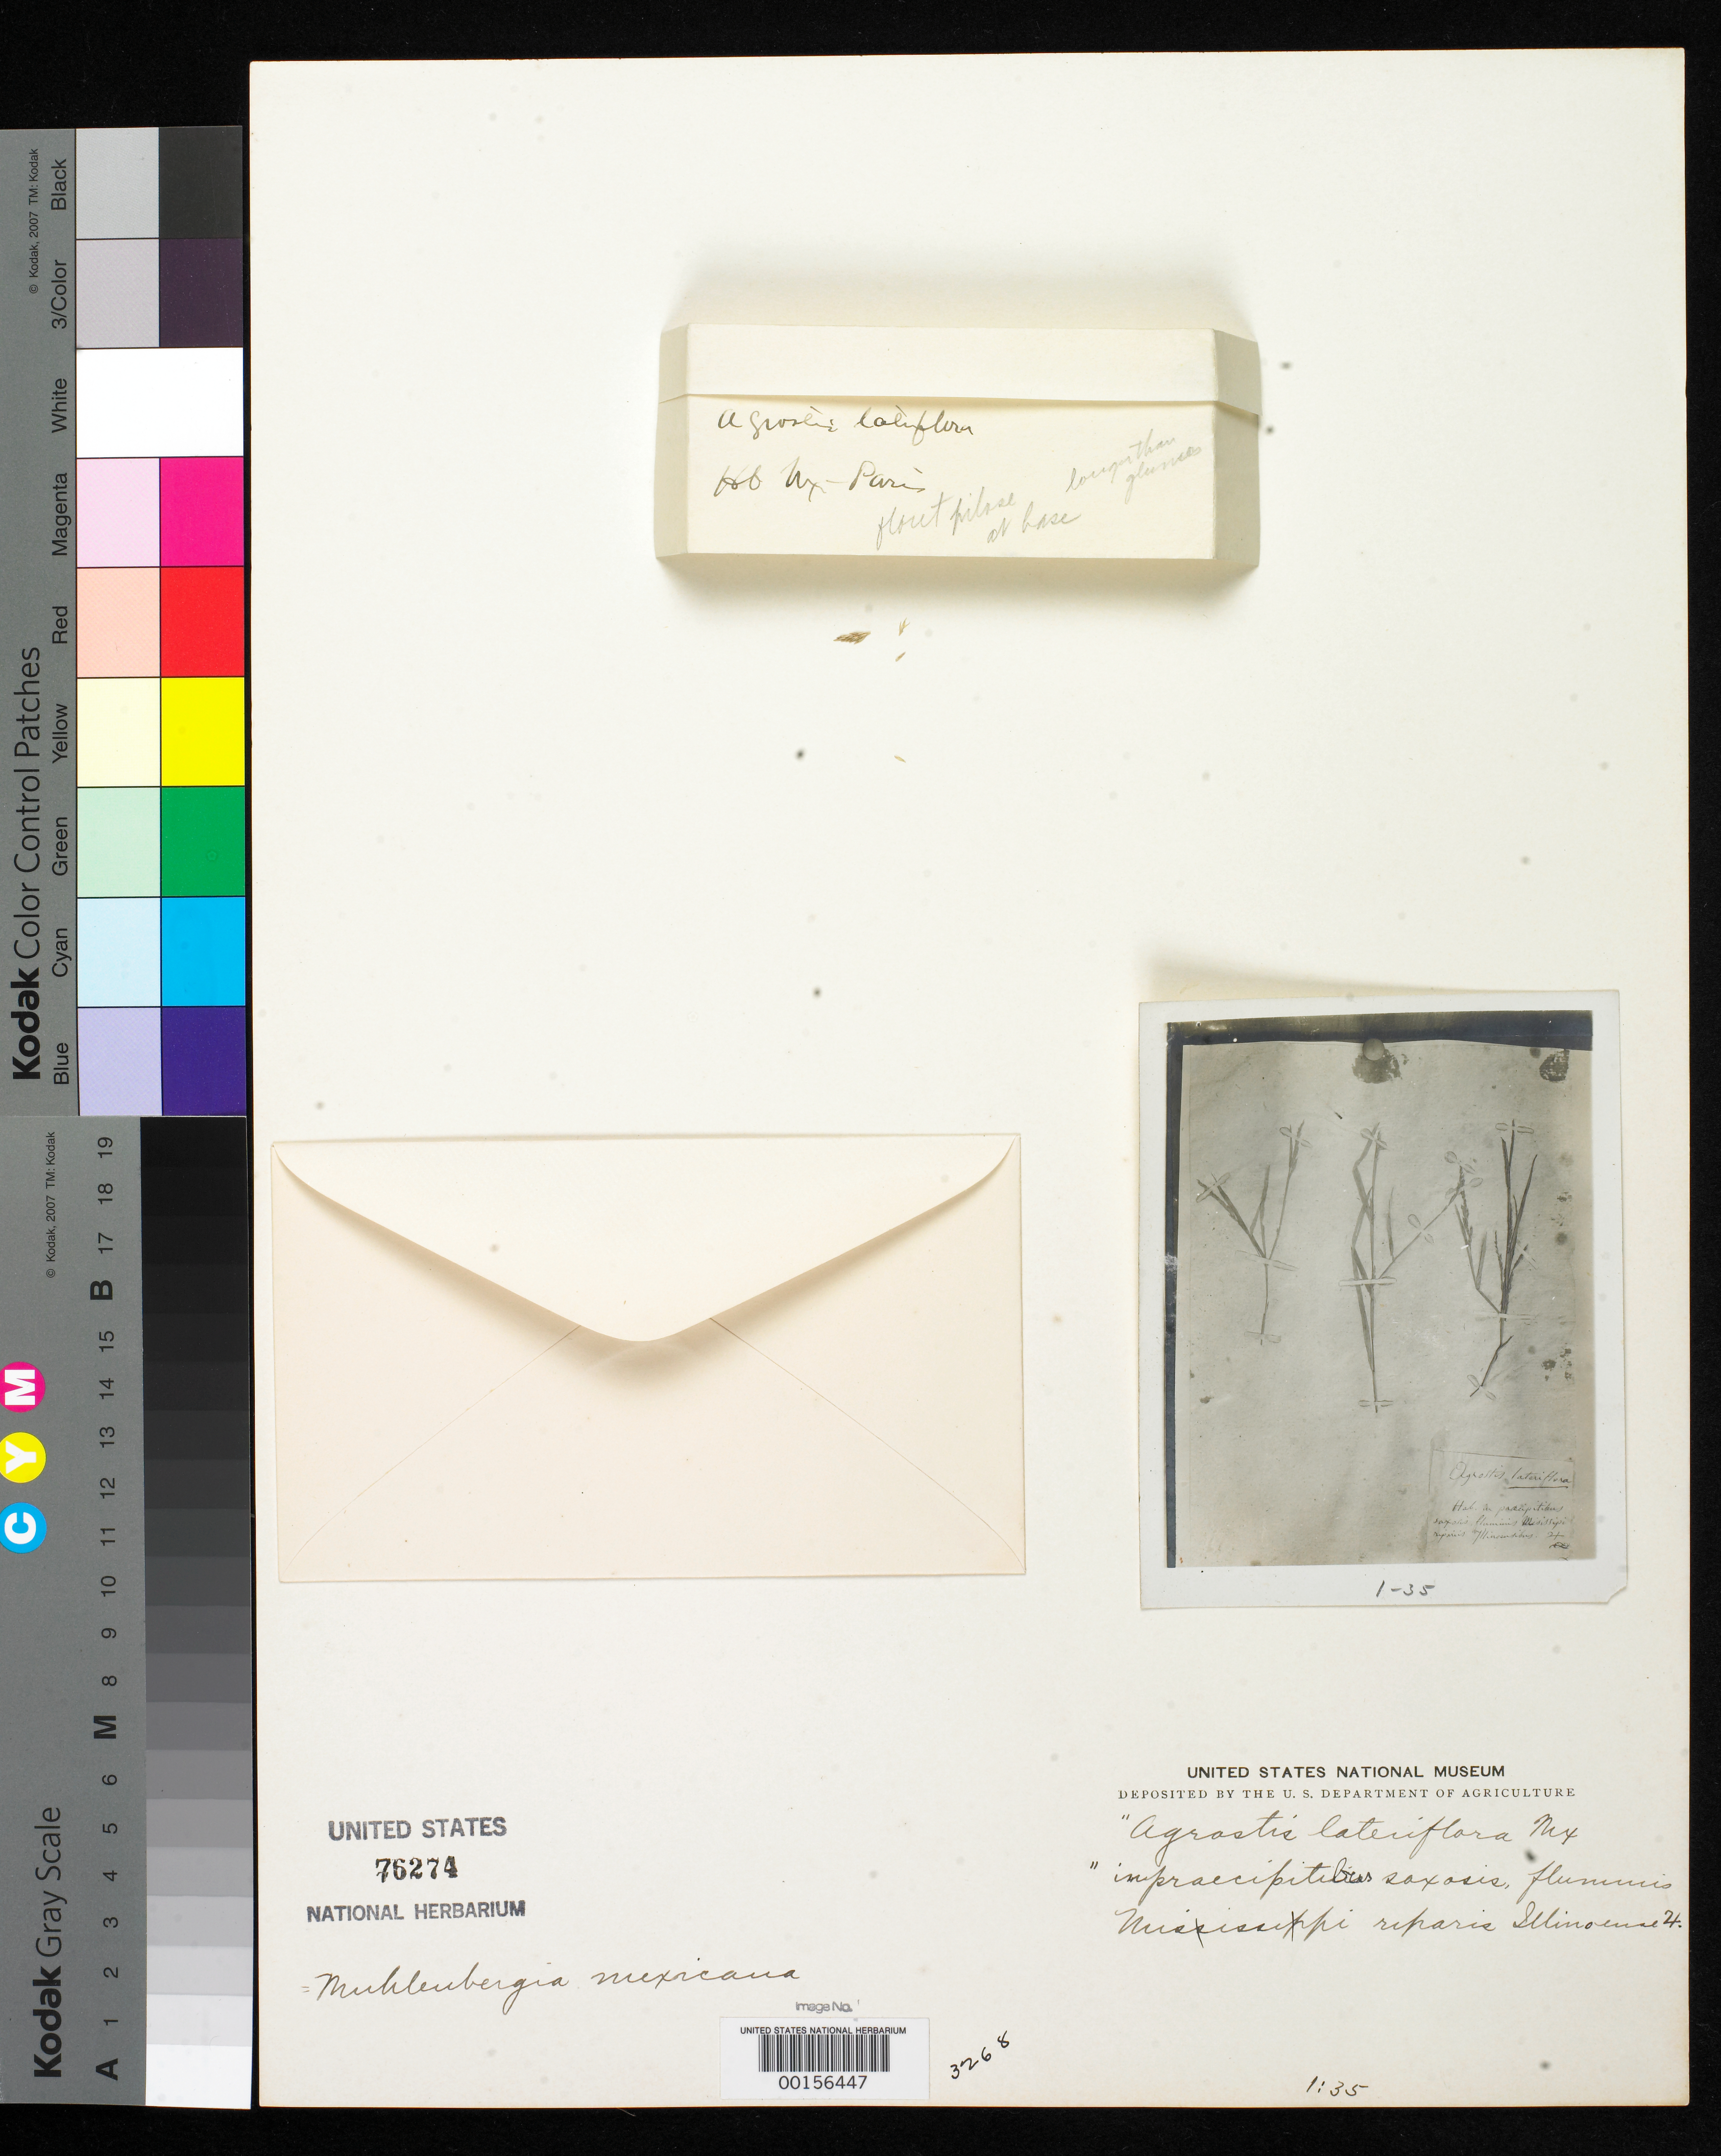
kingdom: Plantae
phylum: Tracheophyta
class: Liliopsida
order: Poales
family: Poaceae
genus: Agrostis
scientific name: Agrostis lateriflora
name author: Michx.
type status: Type Fragment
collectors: A. Michaux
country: United States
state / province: Illinois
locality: Riparian Hab.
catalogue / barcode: US 76274